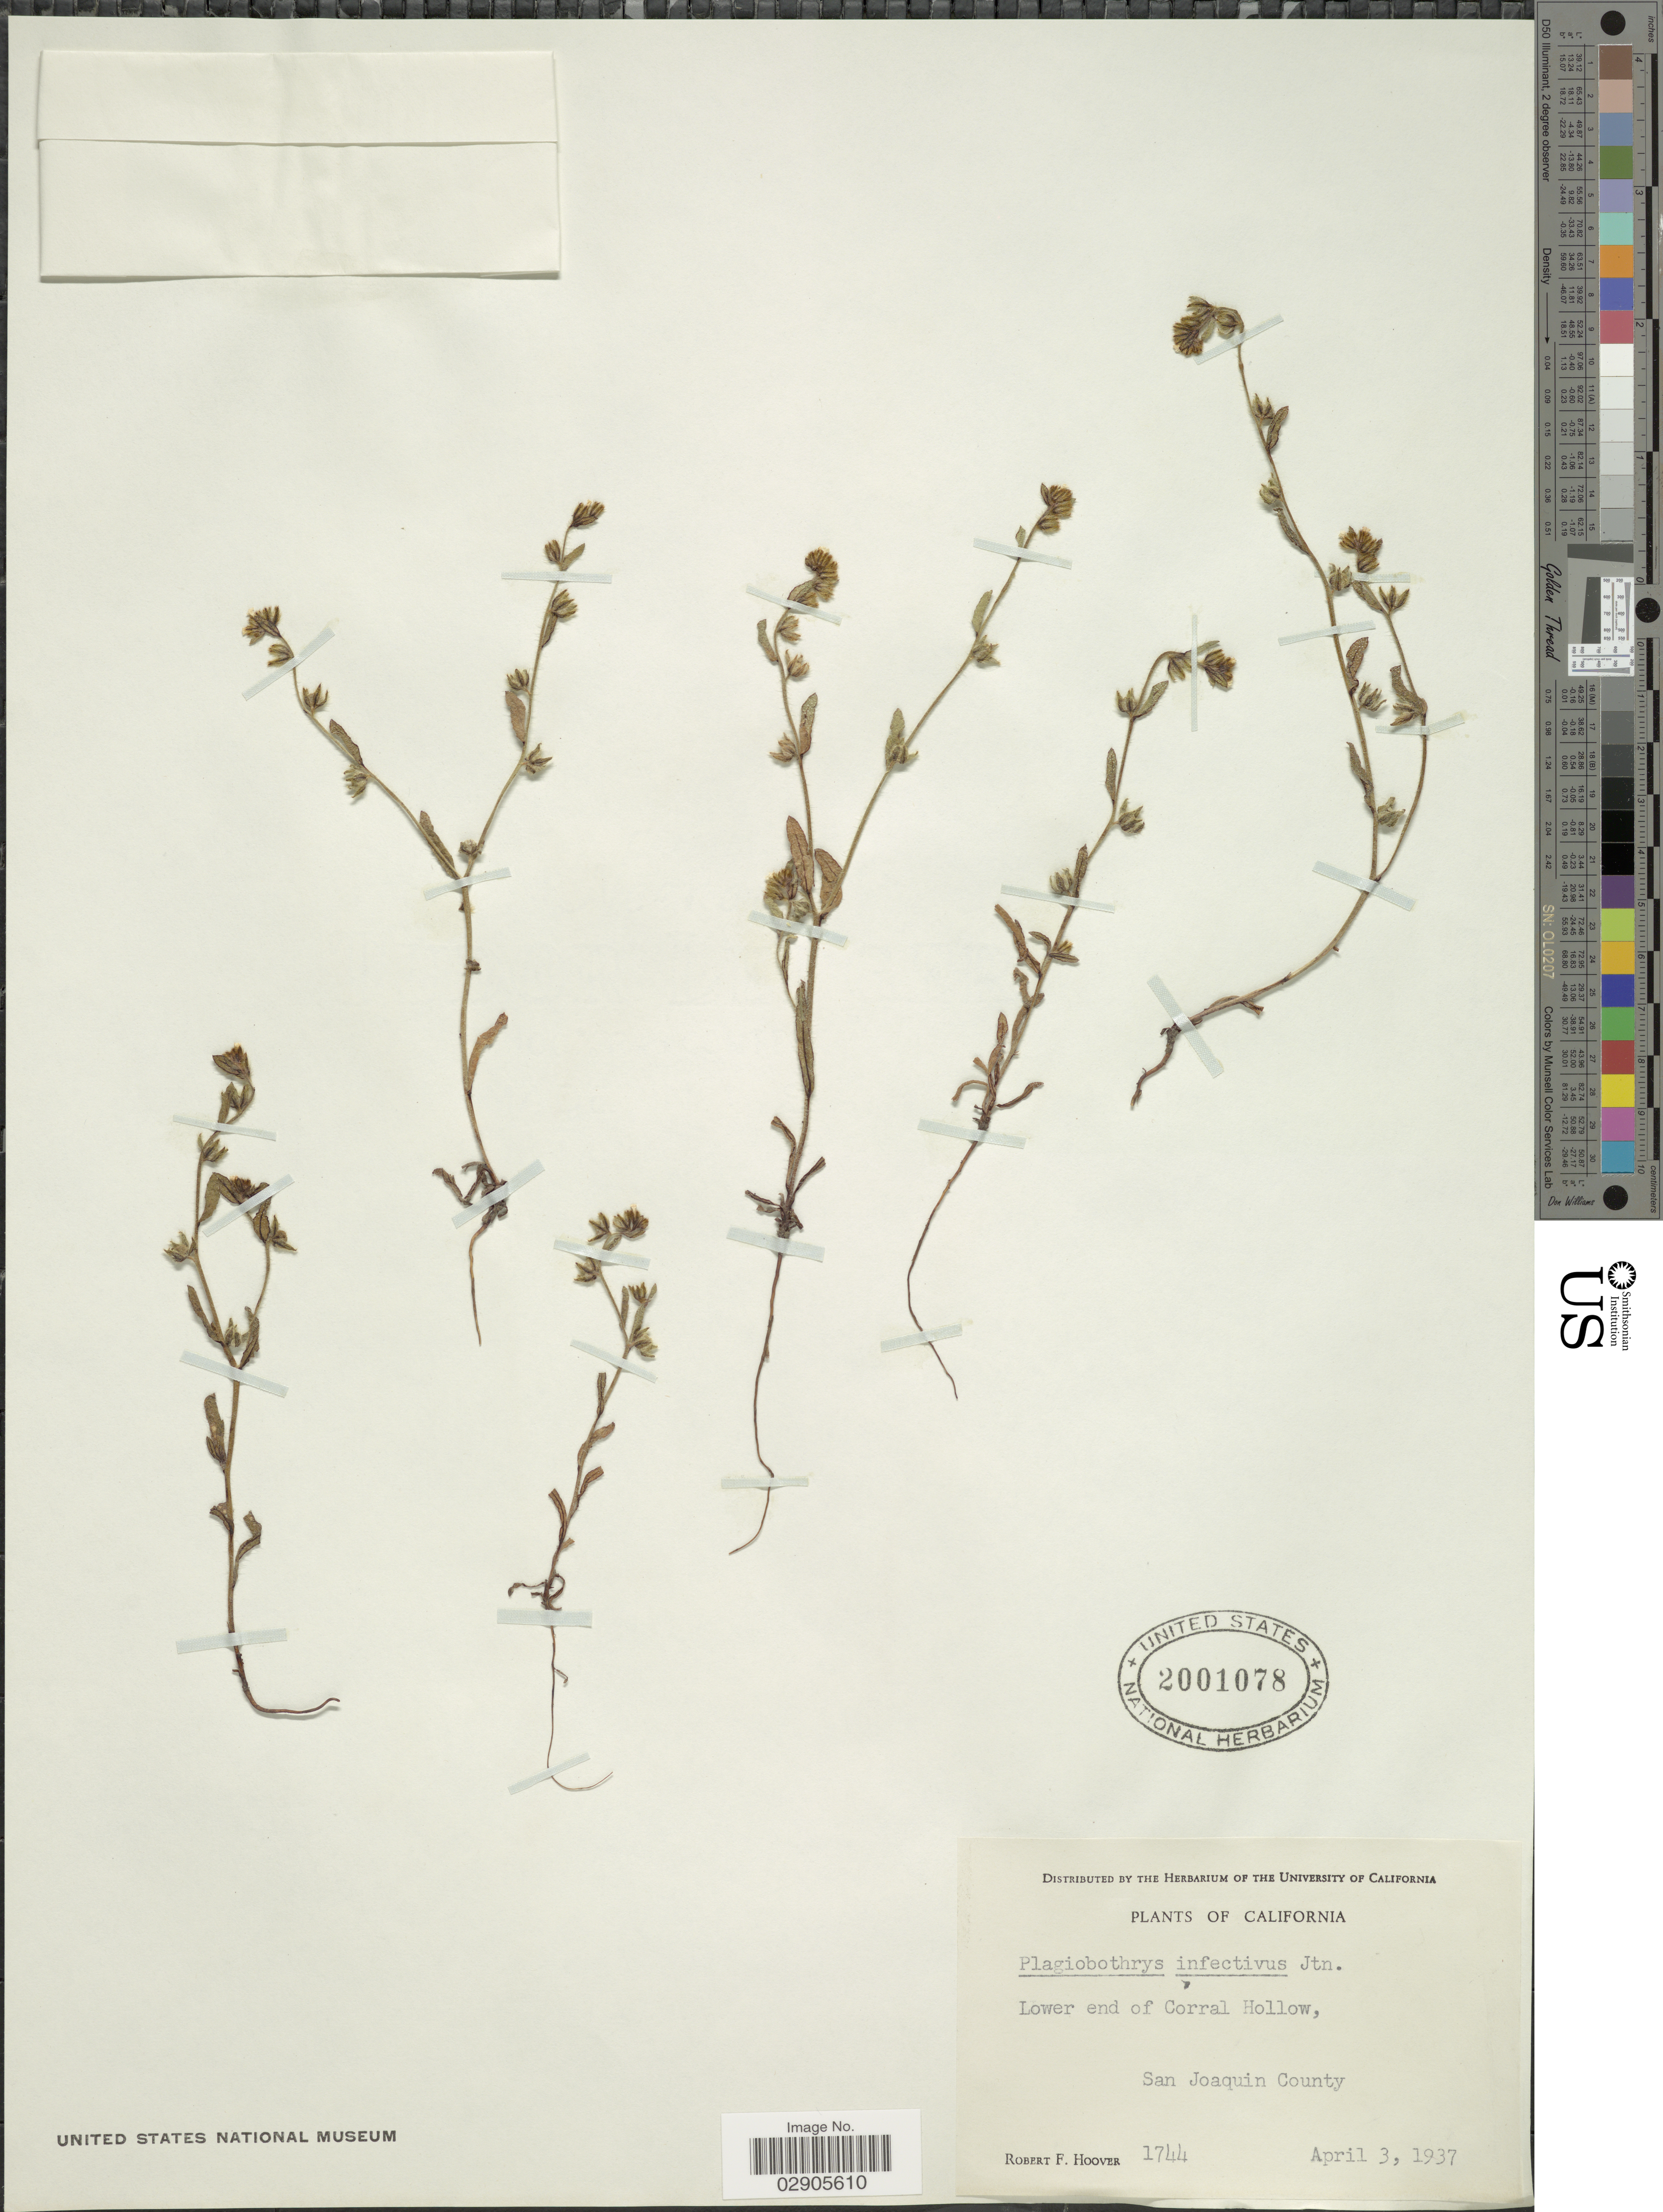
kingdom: Plantae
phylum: Tracheophyta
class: Magnoliopsida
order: Boraginales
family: Boraginaceae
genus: Plagiobothrys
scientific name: Plagiobothrys infectivus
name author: I.M. Johnst.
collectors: R. F. Hoover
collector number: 1744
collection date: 1937-04-03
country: United States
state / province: California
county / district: San Joaquin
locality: Lower end of Corral Hollow, San Joaquin County.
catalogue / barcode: US 2001078